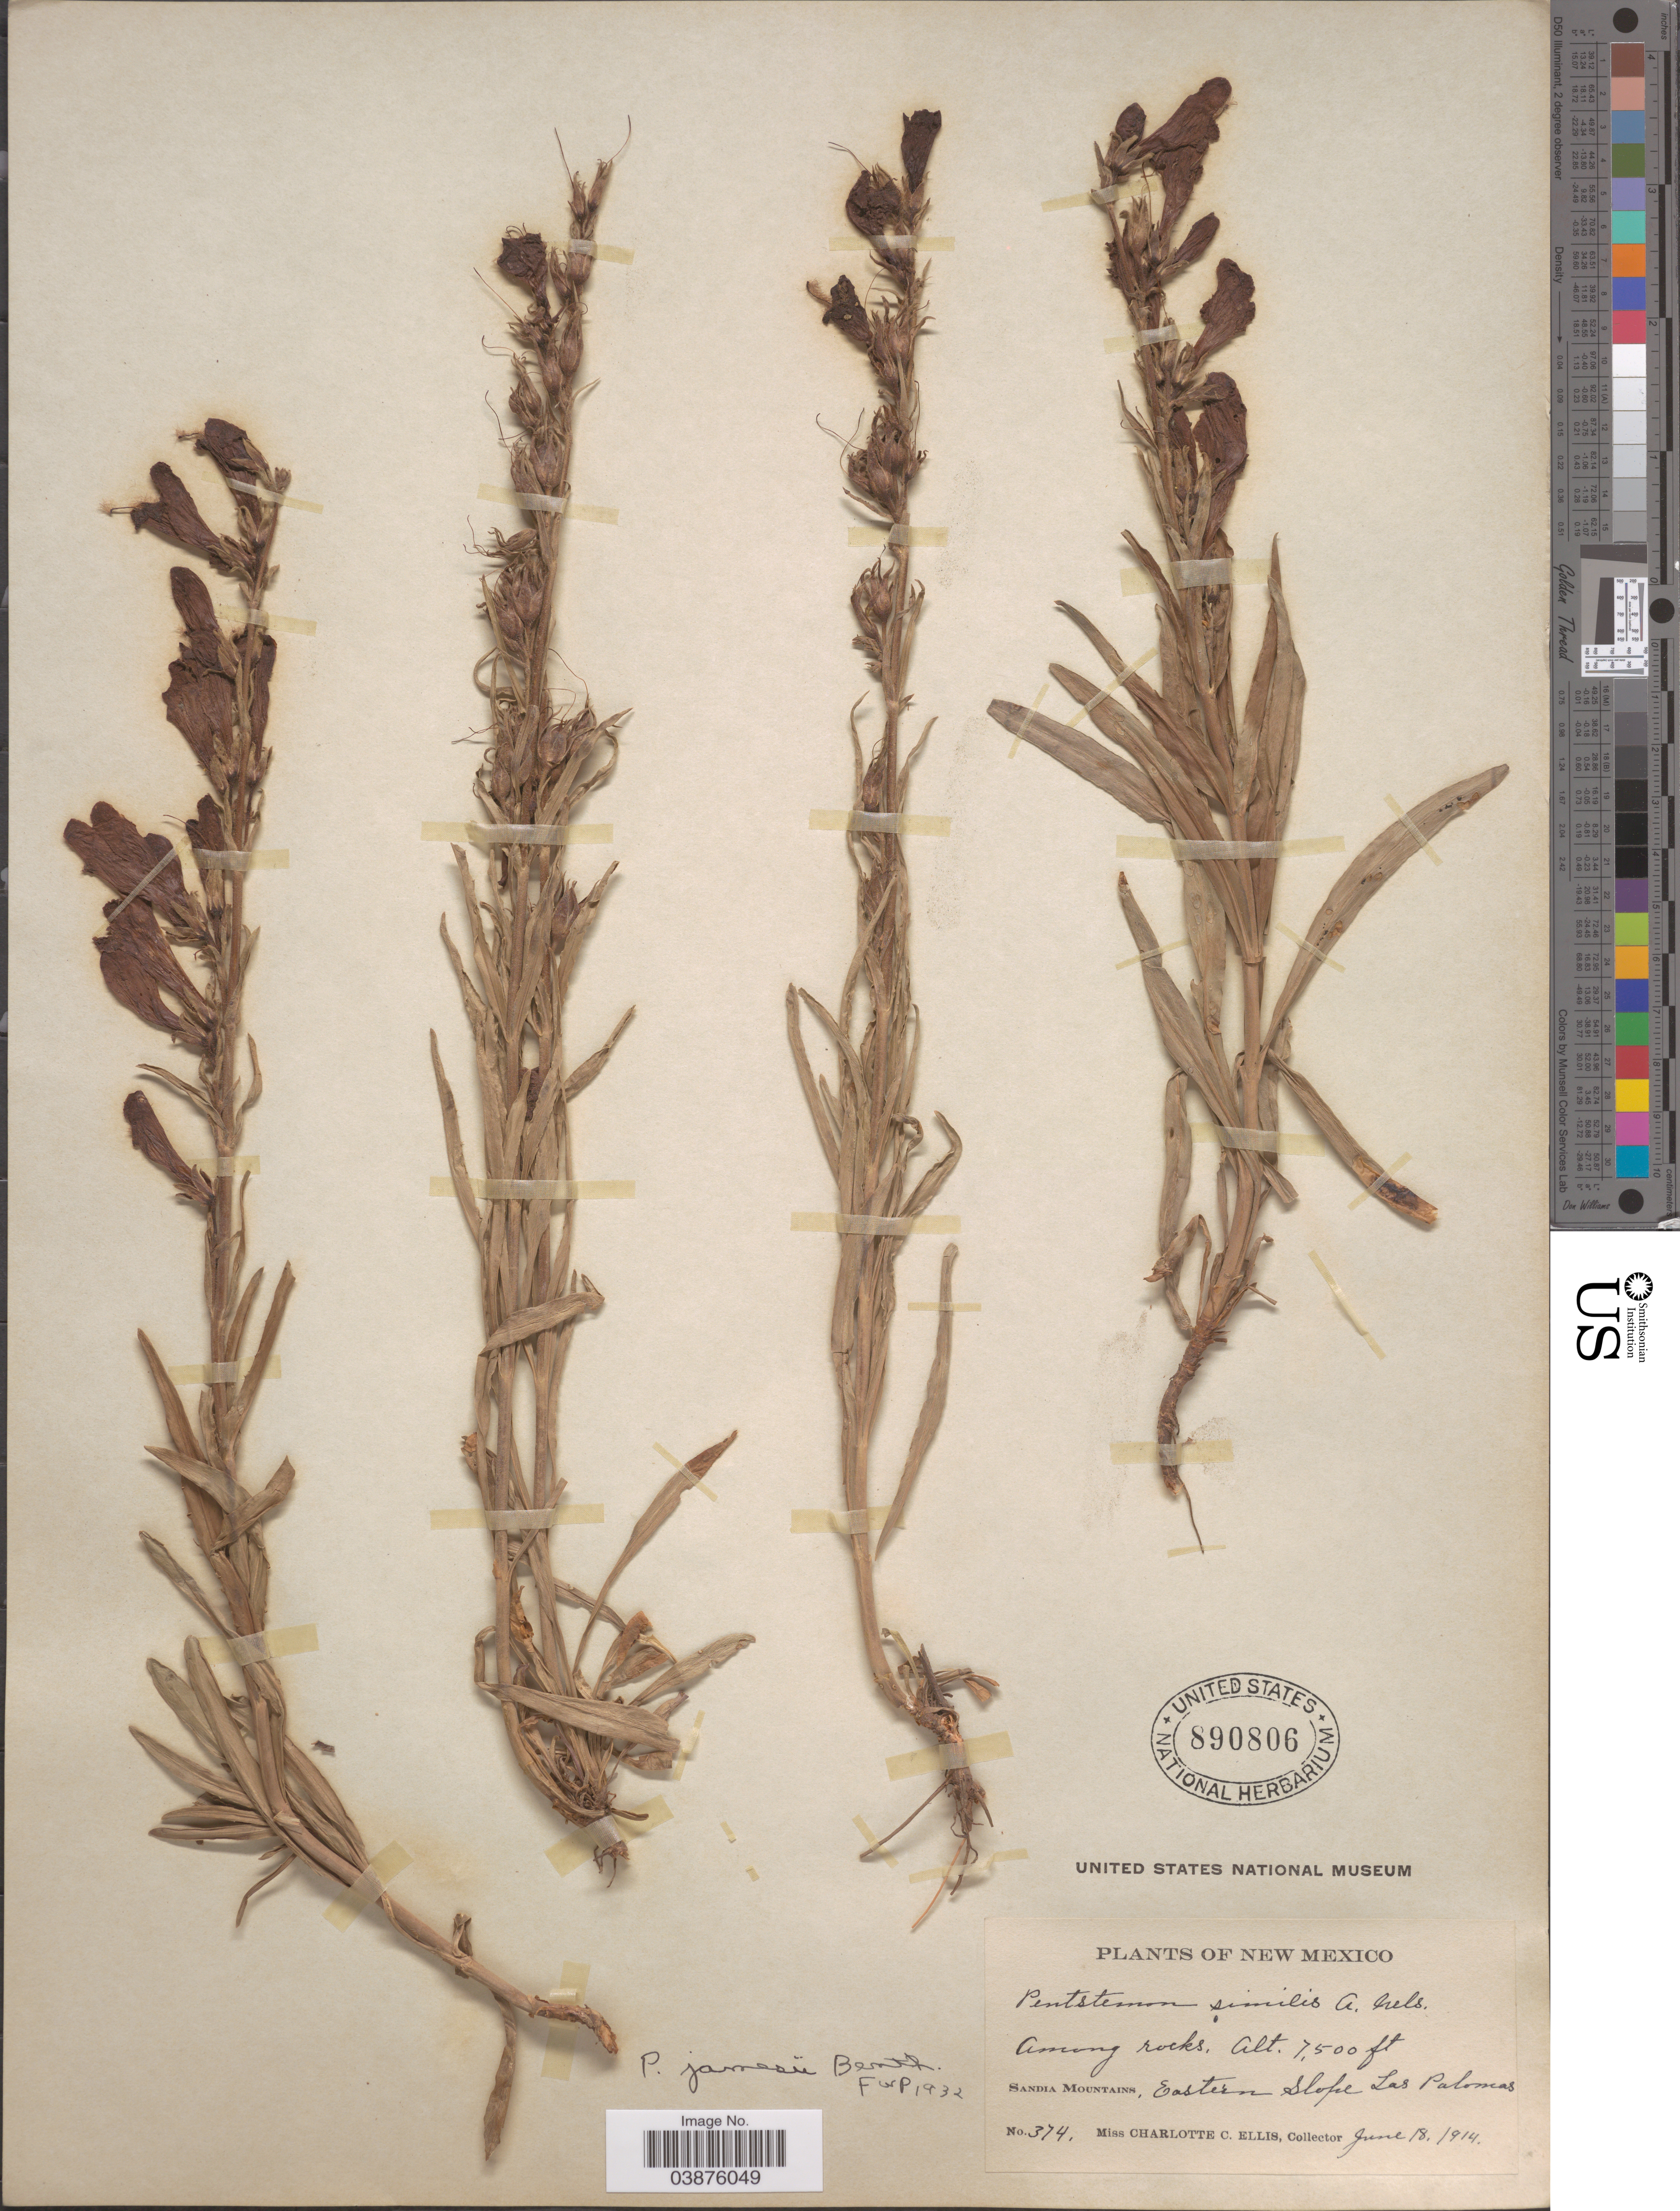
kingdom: Plantae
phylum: Tracheophyta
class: Magnoliopsida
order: Lamiales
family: Plantaginaceae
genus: Penstemon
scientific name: Penstemon jamesii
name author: Benth.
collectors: C. C. Ellis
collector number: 374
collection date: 1914-06-18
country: United States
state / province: New Mexico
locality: Sandia Mountains, Eastern Slope Las Palomas.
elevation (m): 2286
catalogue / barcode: US 890806